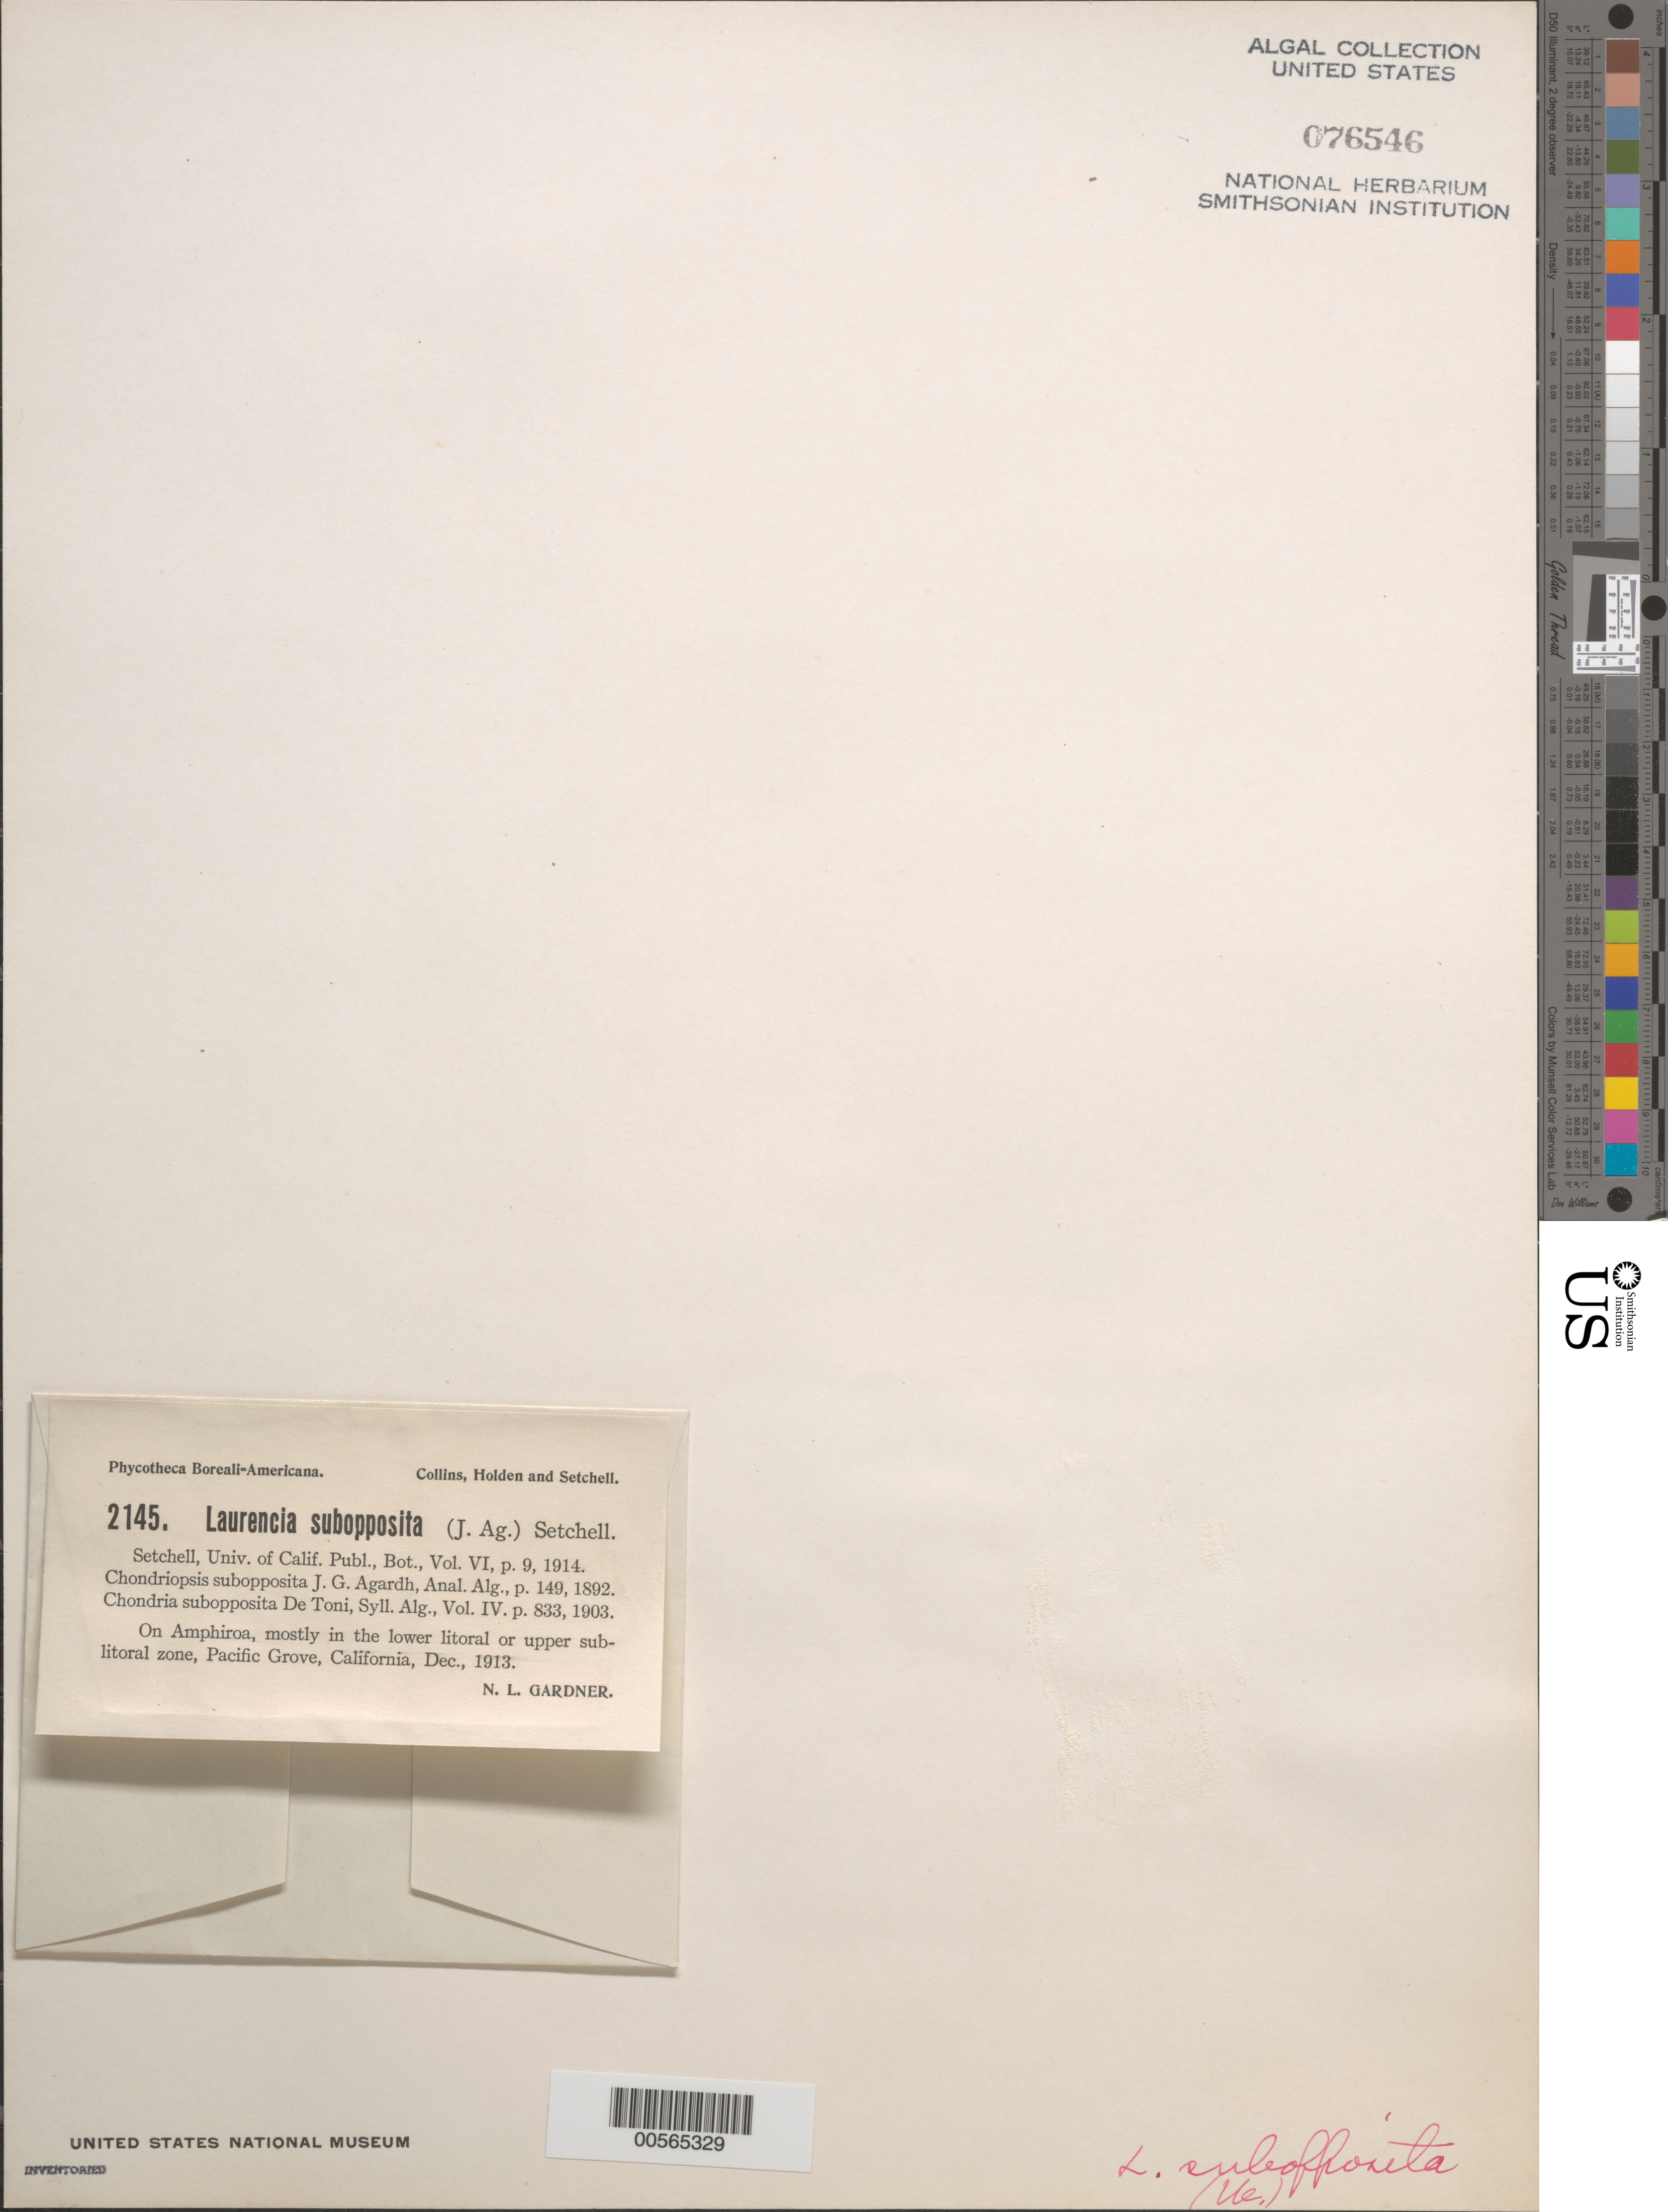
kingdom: Plantae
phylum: Rhodophyta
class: Florideophyceae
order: Ceramiales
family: Rhodomelaceae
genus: Laurencia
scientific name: Laurencia subopposita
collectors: N. Gardner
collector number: PB-A 2145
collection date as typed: Dec 1913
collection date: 1913-12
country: United States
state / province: California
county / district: Monterey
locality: Pacific Grove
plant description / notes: Collins, Holden & Setchell, Phycotheca Boreali-Americana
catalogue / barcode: US 76546